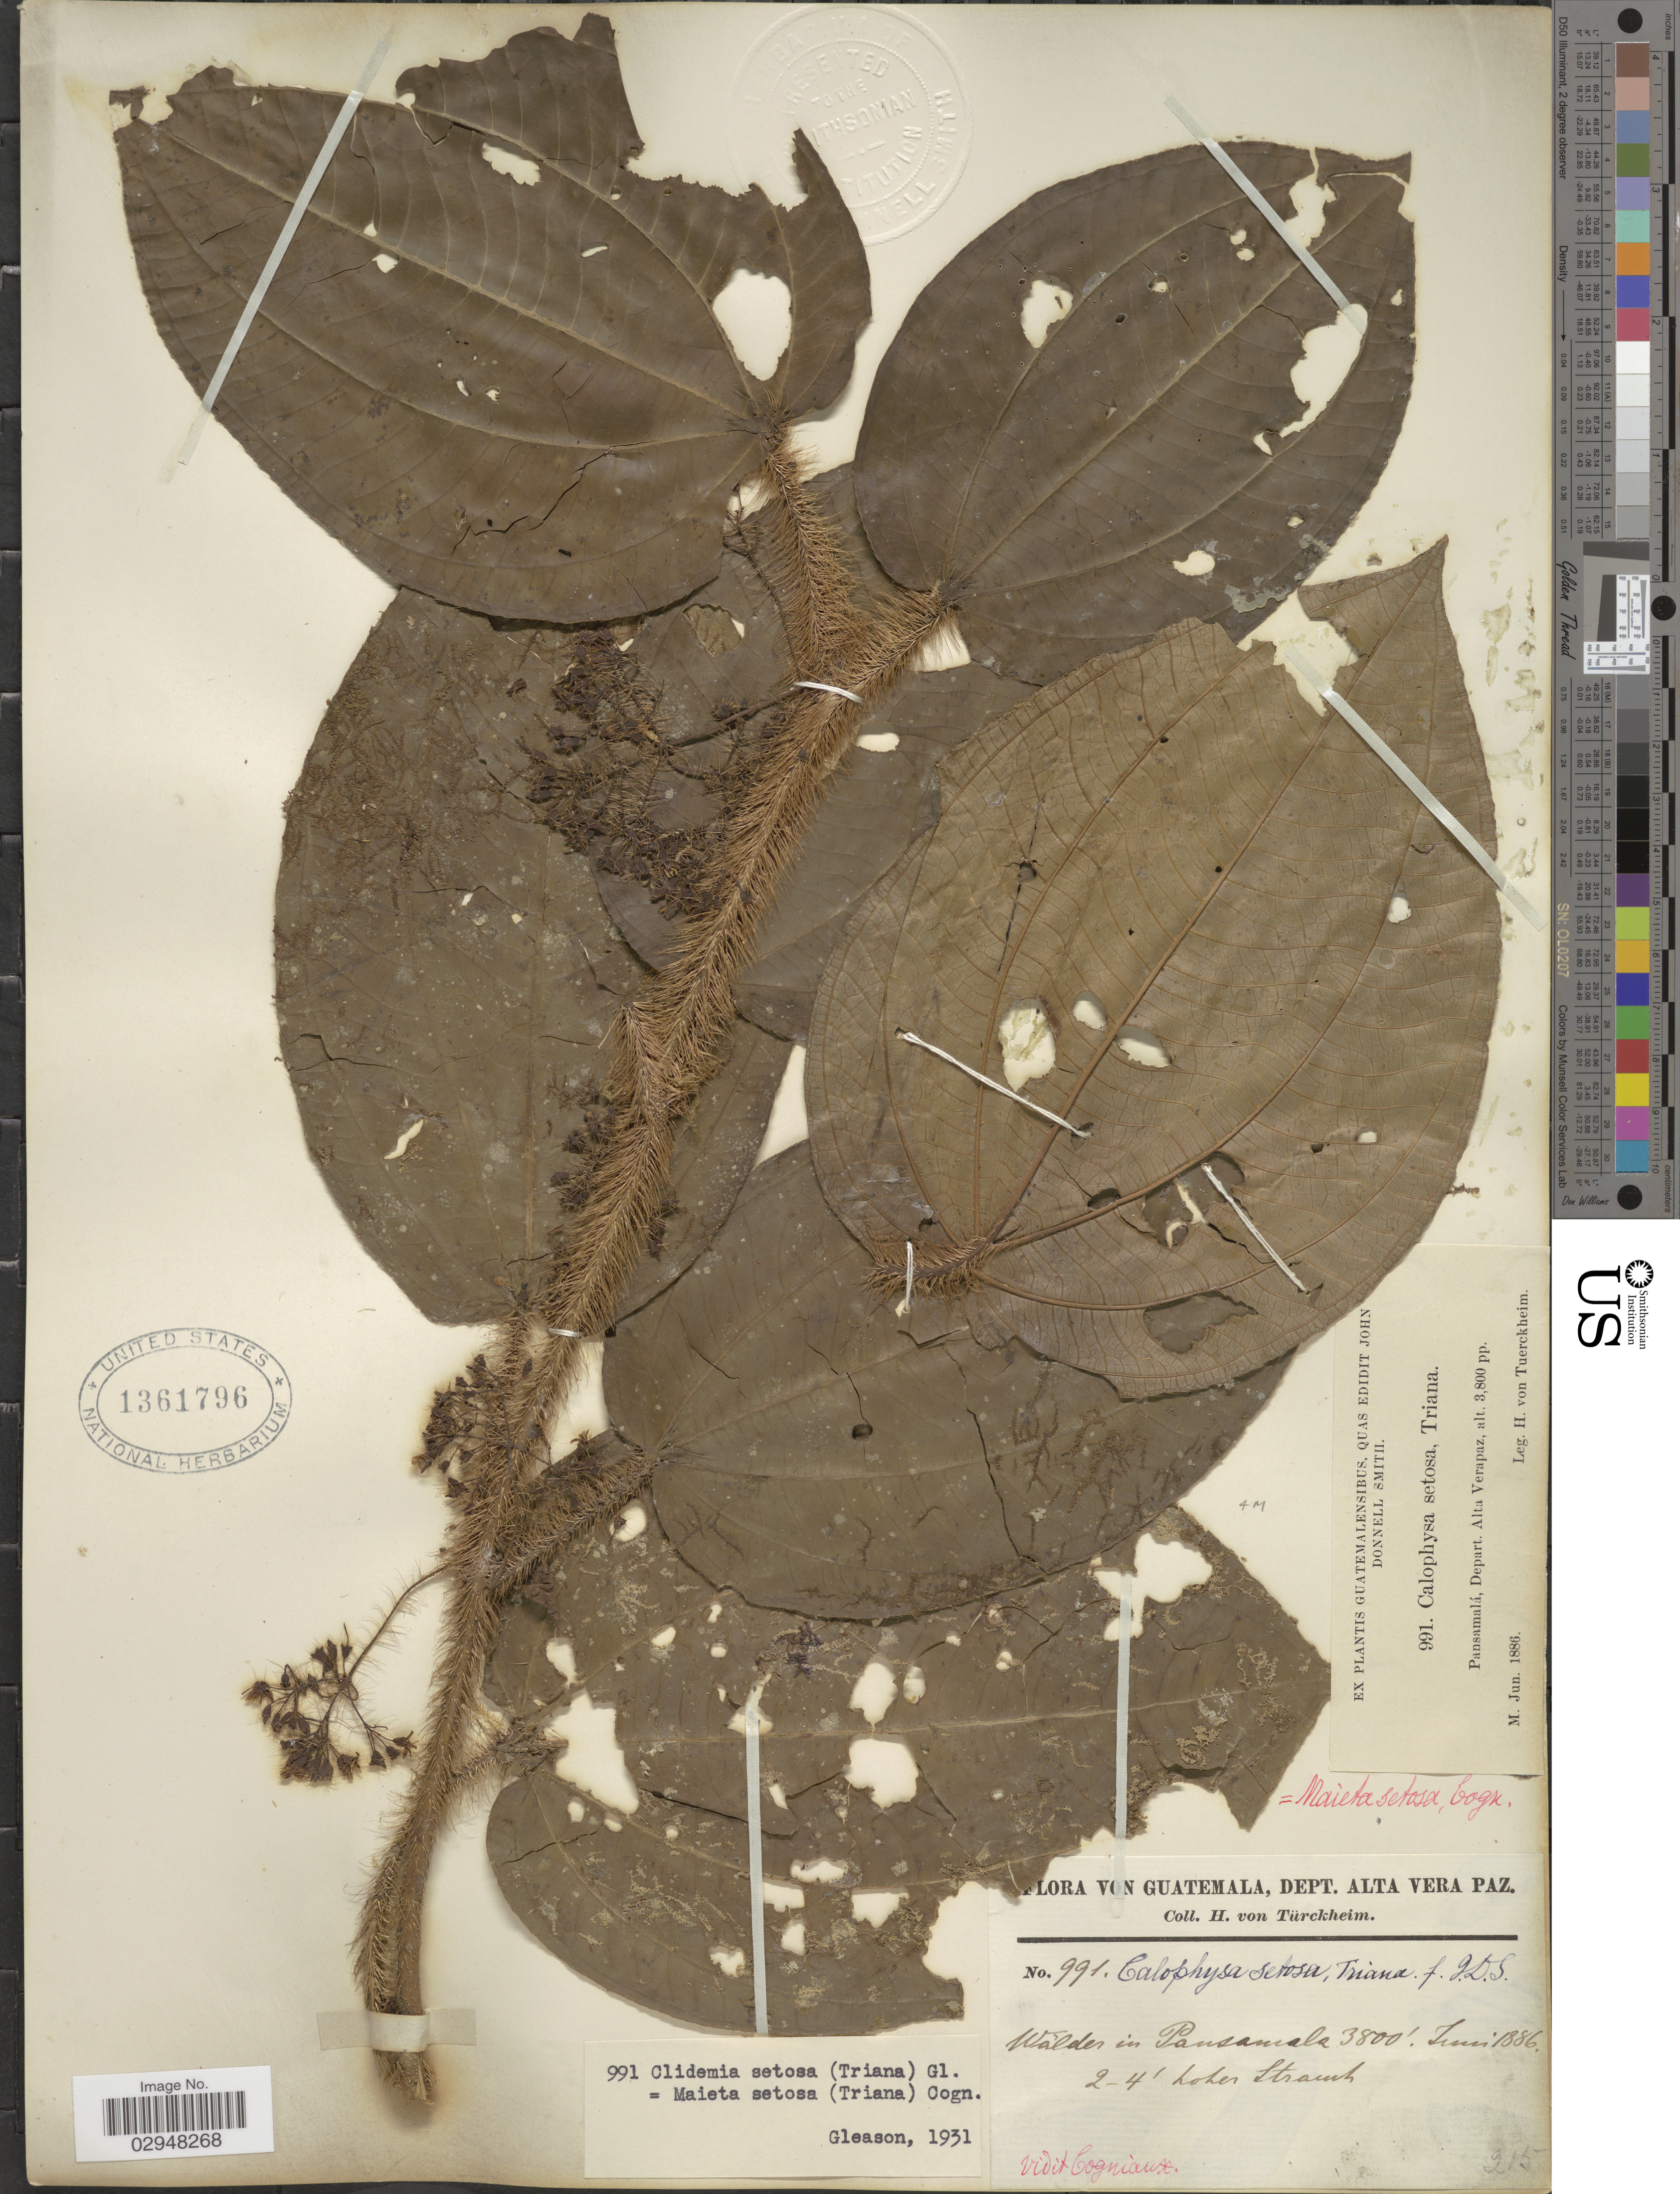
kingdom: Plantae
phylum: Tracheophyta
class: Magnoliopsida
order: Myrtales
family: Melastomataceae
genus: Clidemia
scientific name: Clidemia setosa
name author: (Triana) Gleason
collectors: H. von Türckheim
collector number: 991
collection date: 1886-06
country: Guatemala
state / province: Alta Verapaz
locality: Pansamalá, Depart. Alta Verapaz. Wälden in Pansamala.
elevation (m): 1158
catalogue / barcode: US 1361796